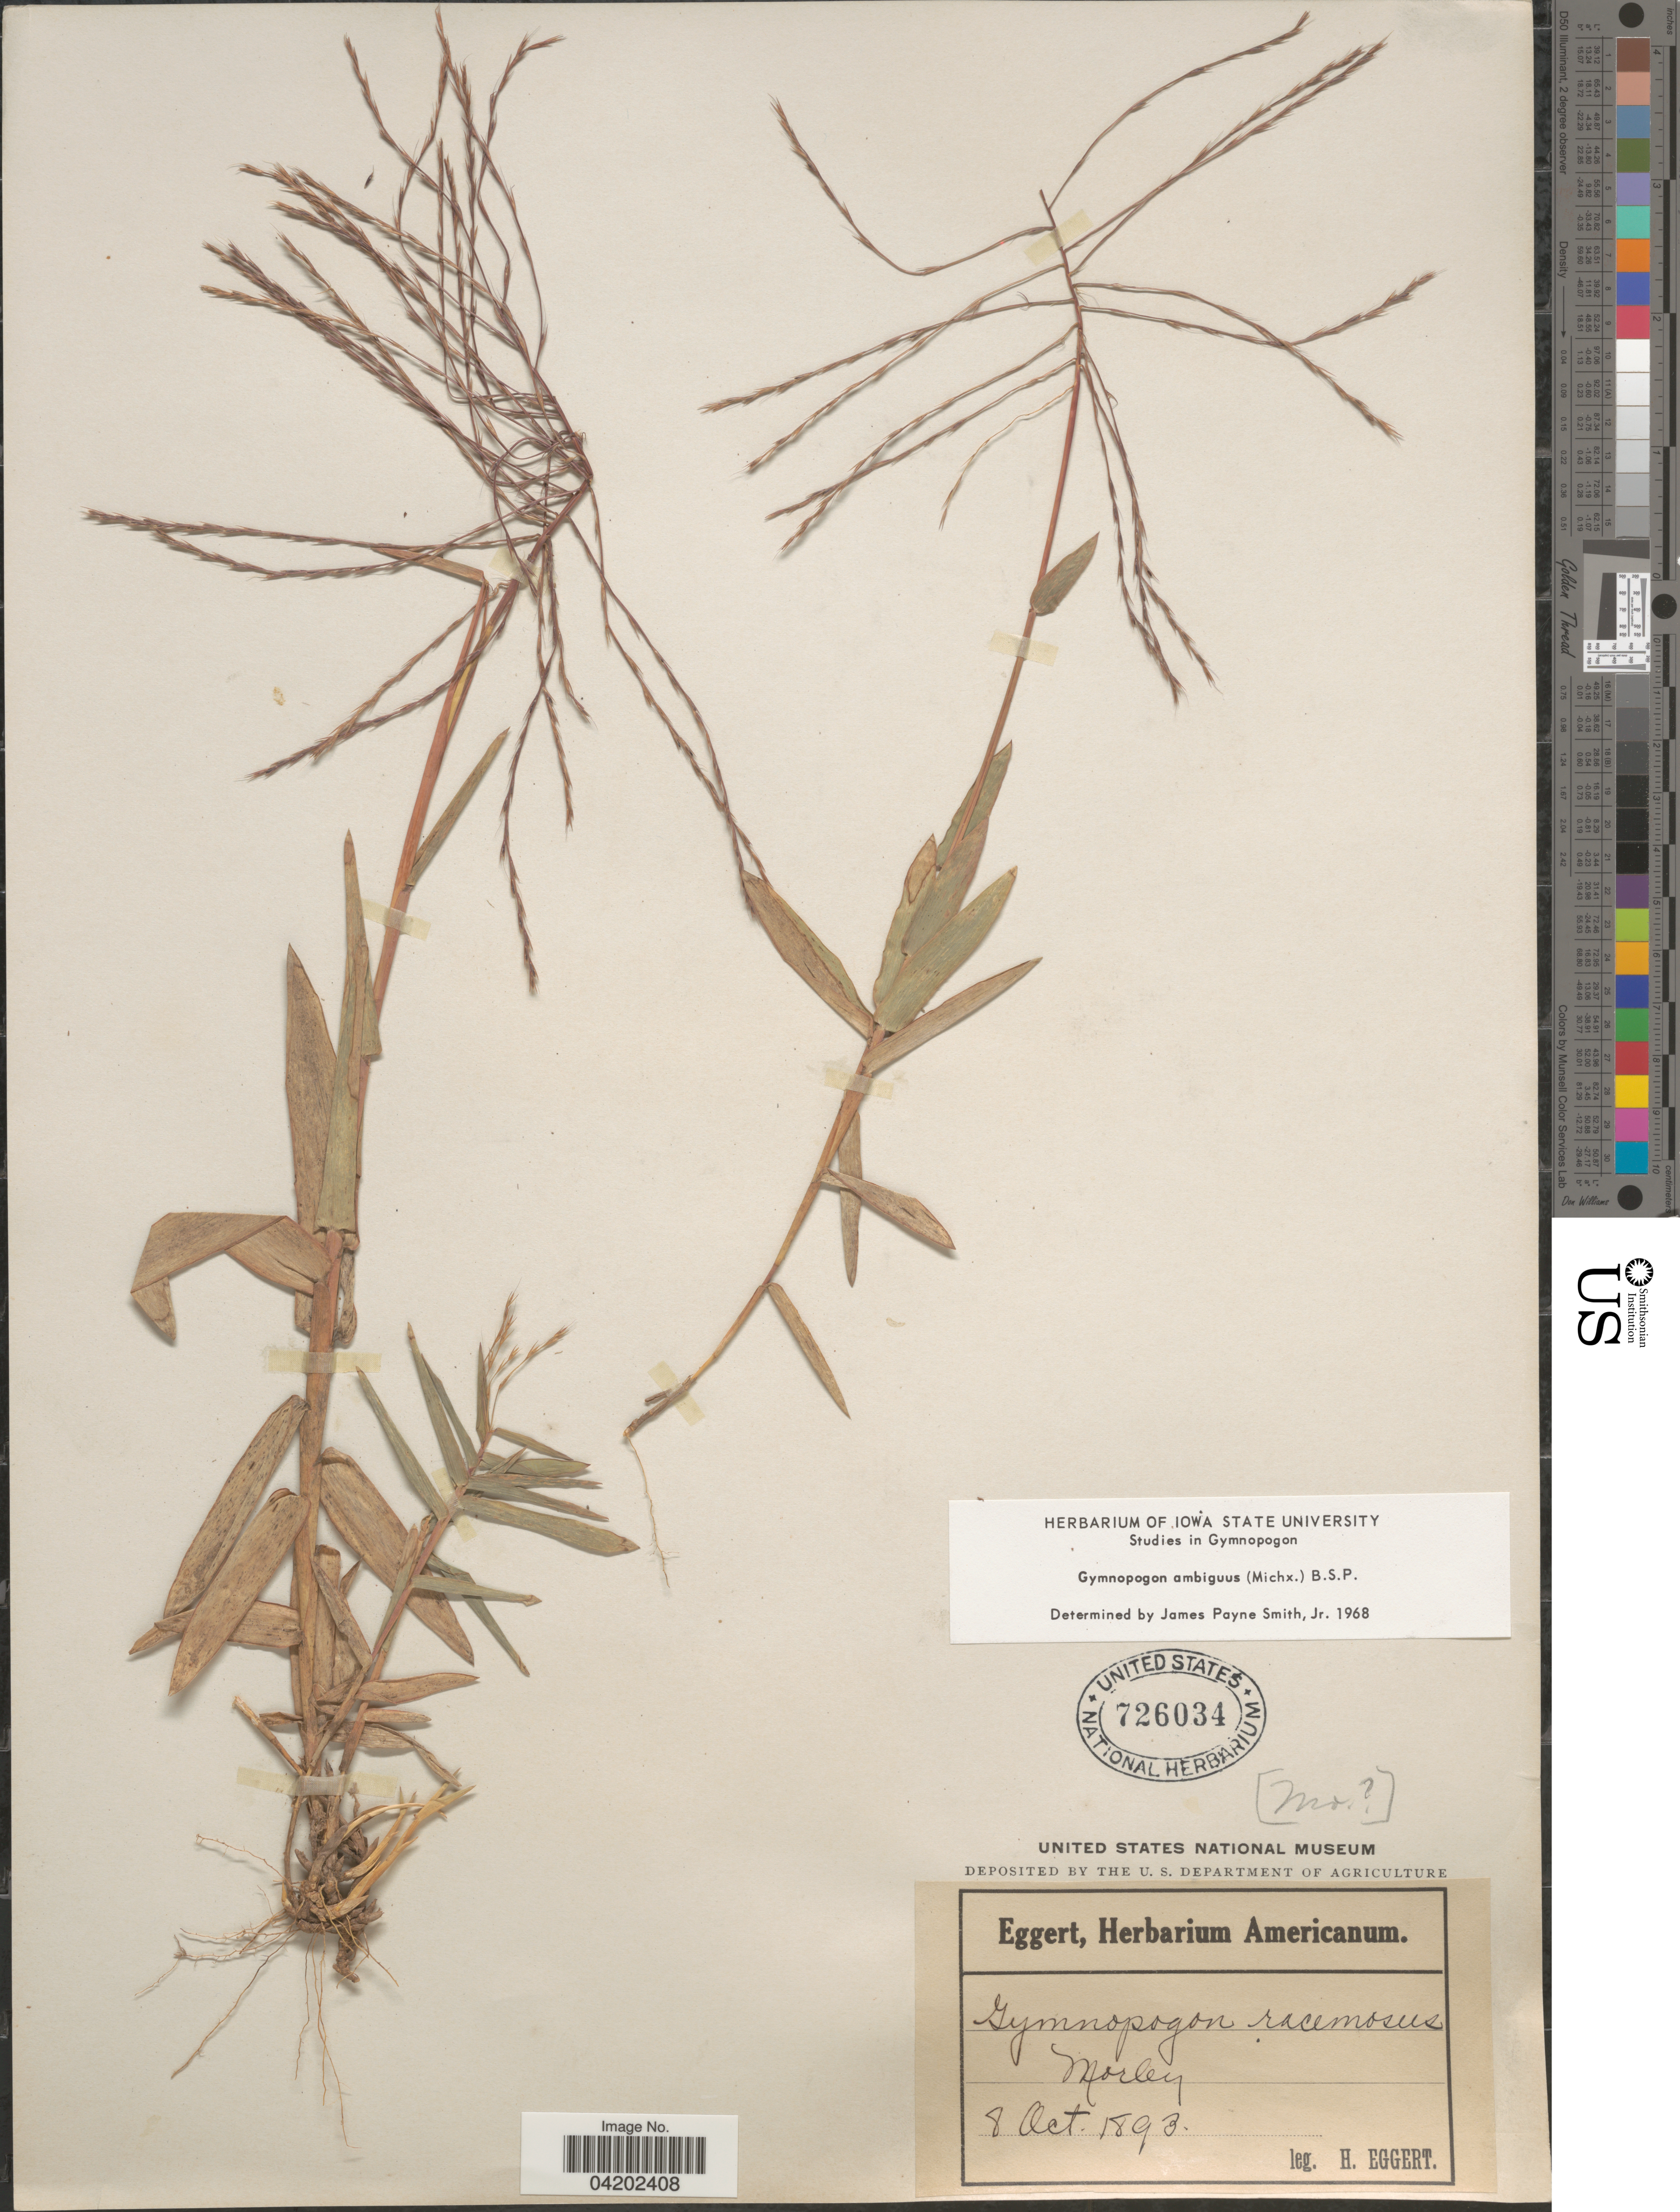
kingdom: Plantae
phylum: Tracheophyta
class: Liliopsida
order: Poales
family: Poaceae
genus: Gymnopogon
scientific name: Gymnopogon ambiguus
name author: (Michx.) Britton, Stearns & Poggenb.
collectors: H. Eggert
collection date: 1893-10-08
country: United States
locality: Morley.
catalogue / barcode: US 726034